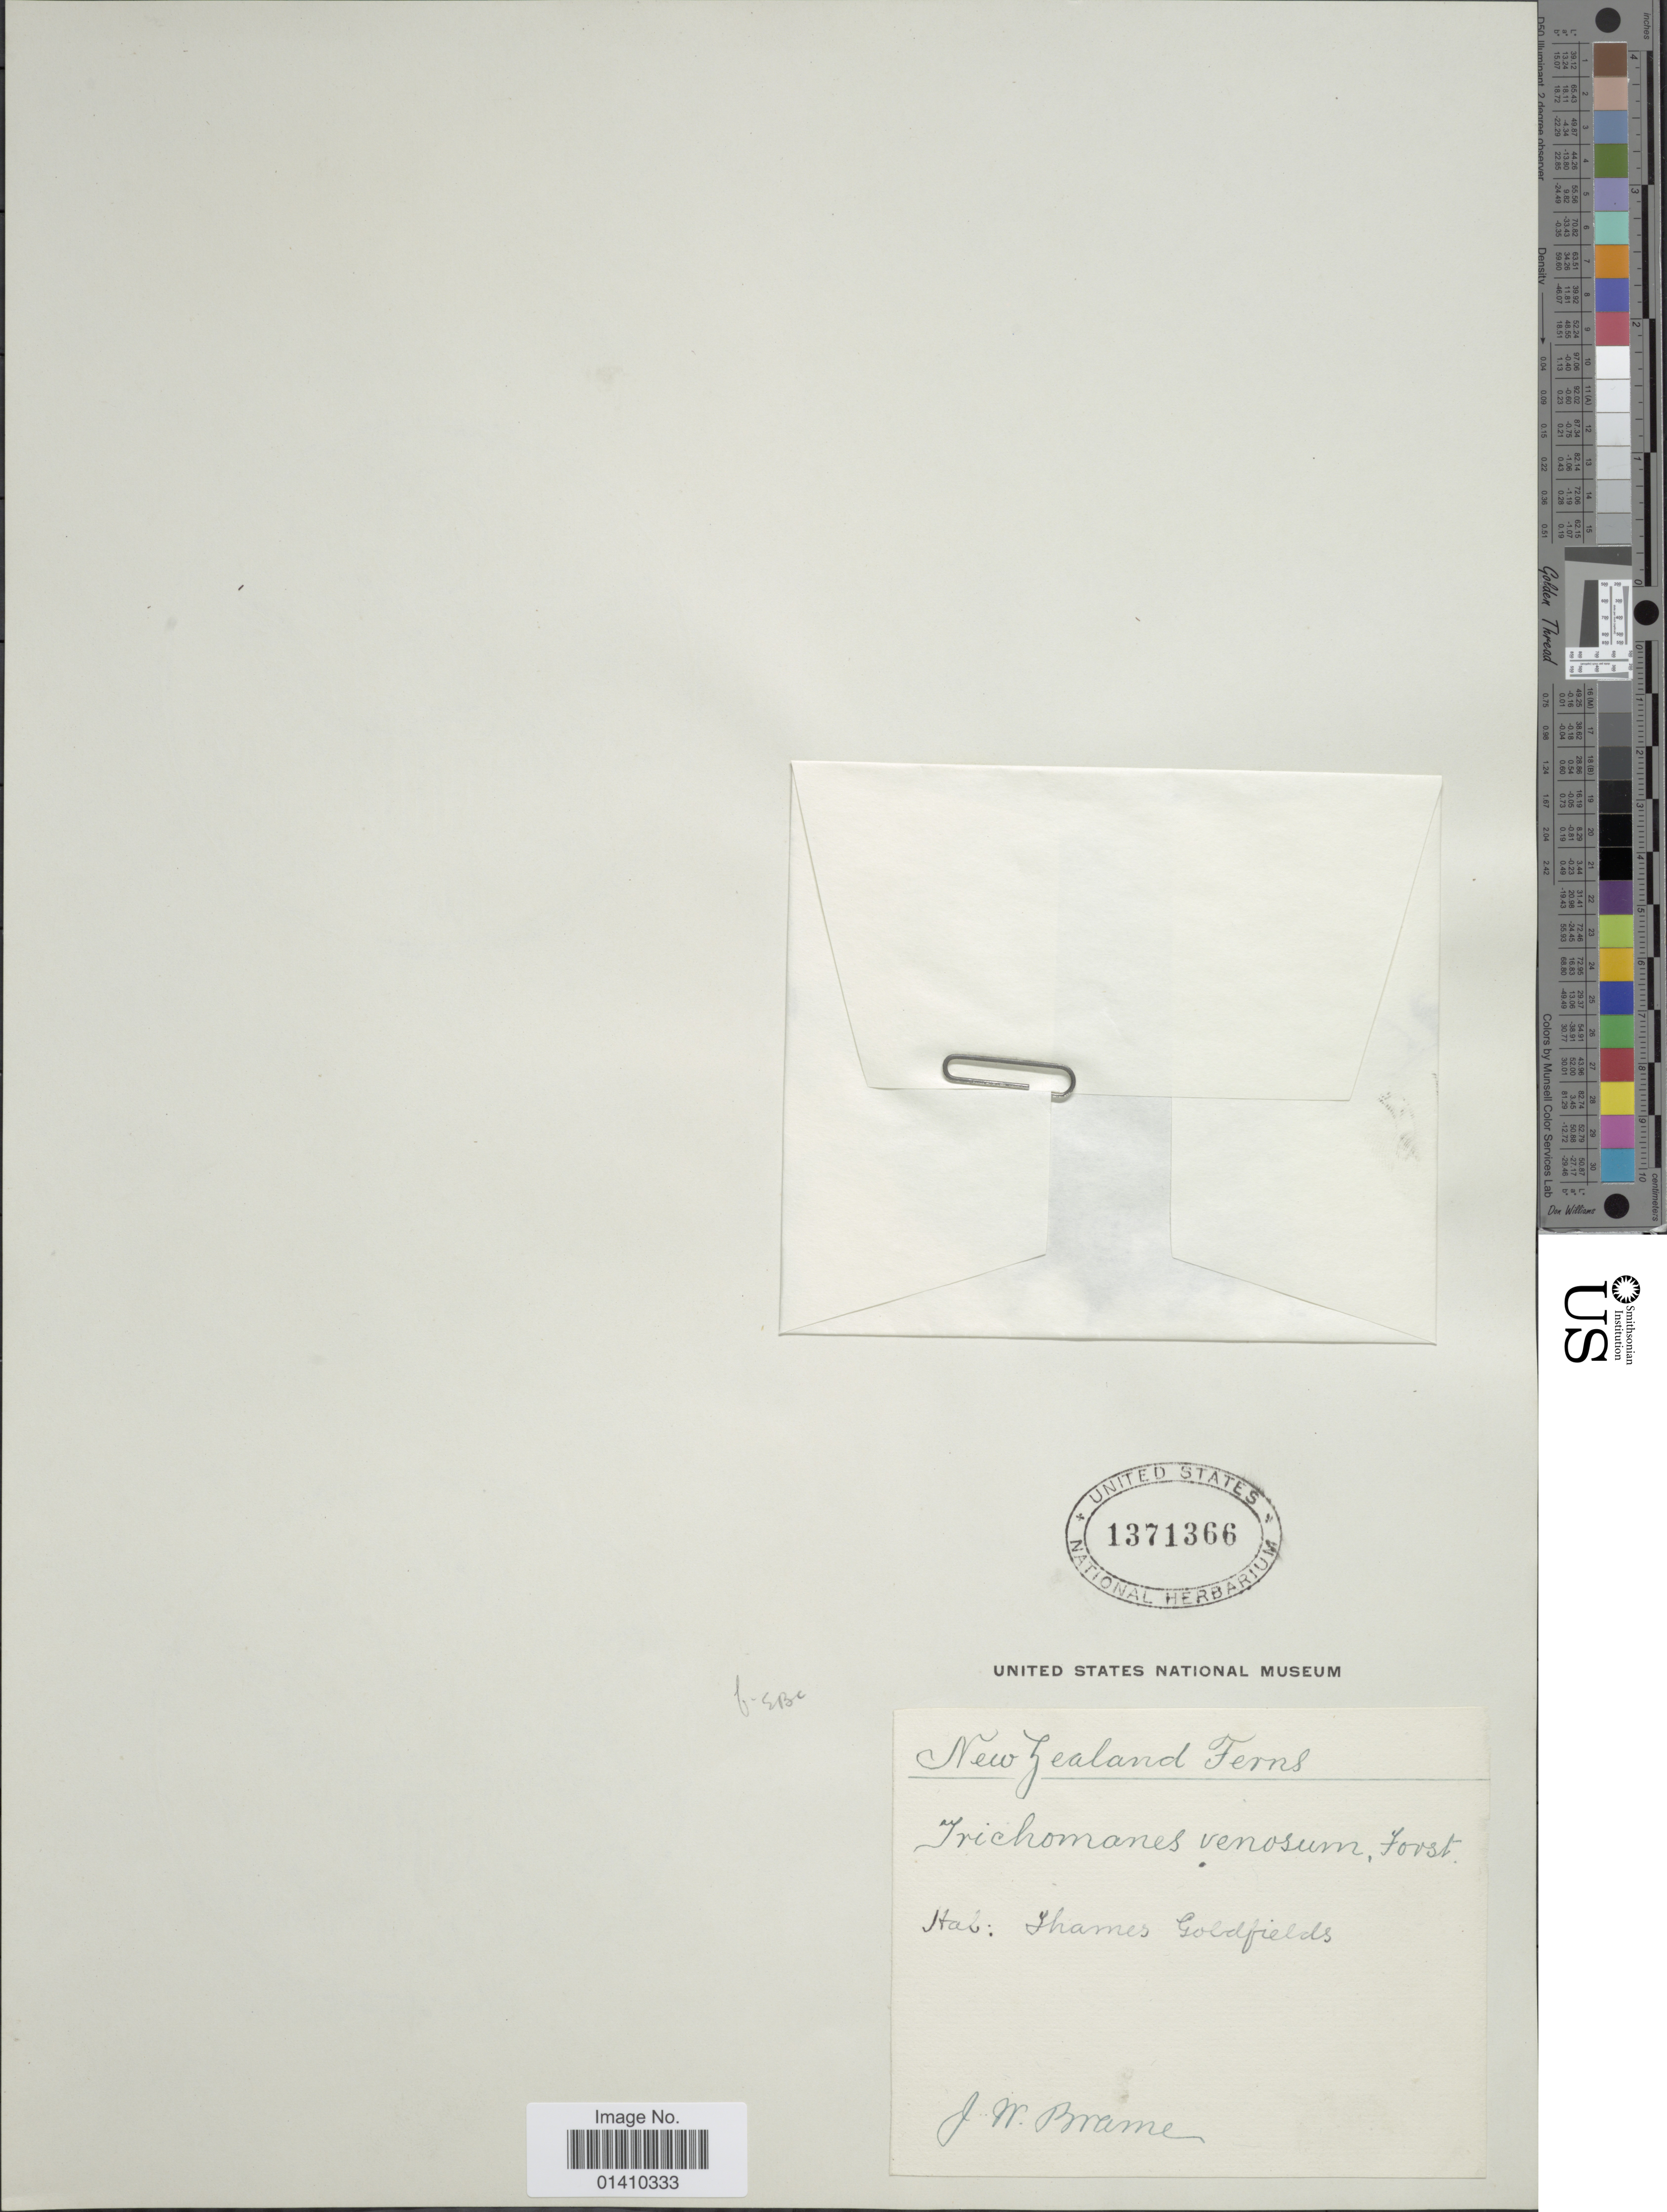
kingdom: Plantae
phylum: Tracheophyta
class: Polypodiopsida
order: Hymenophyllales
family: Hymenophyllaceae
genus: Polyphlebium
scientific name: Polyphlebium venosum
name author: (R. Br.) Copel.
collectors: J. Brame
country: New Zealand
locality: Thames Goldfields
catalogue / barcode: US 1371366